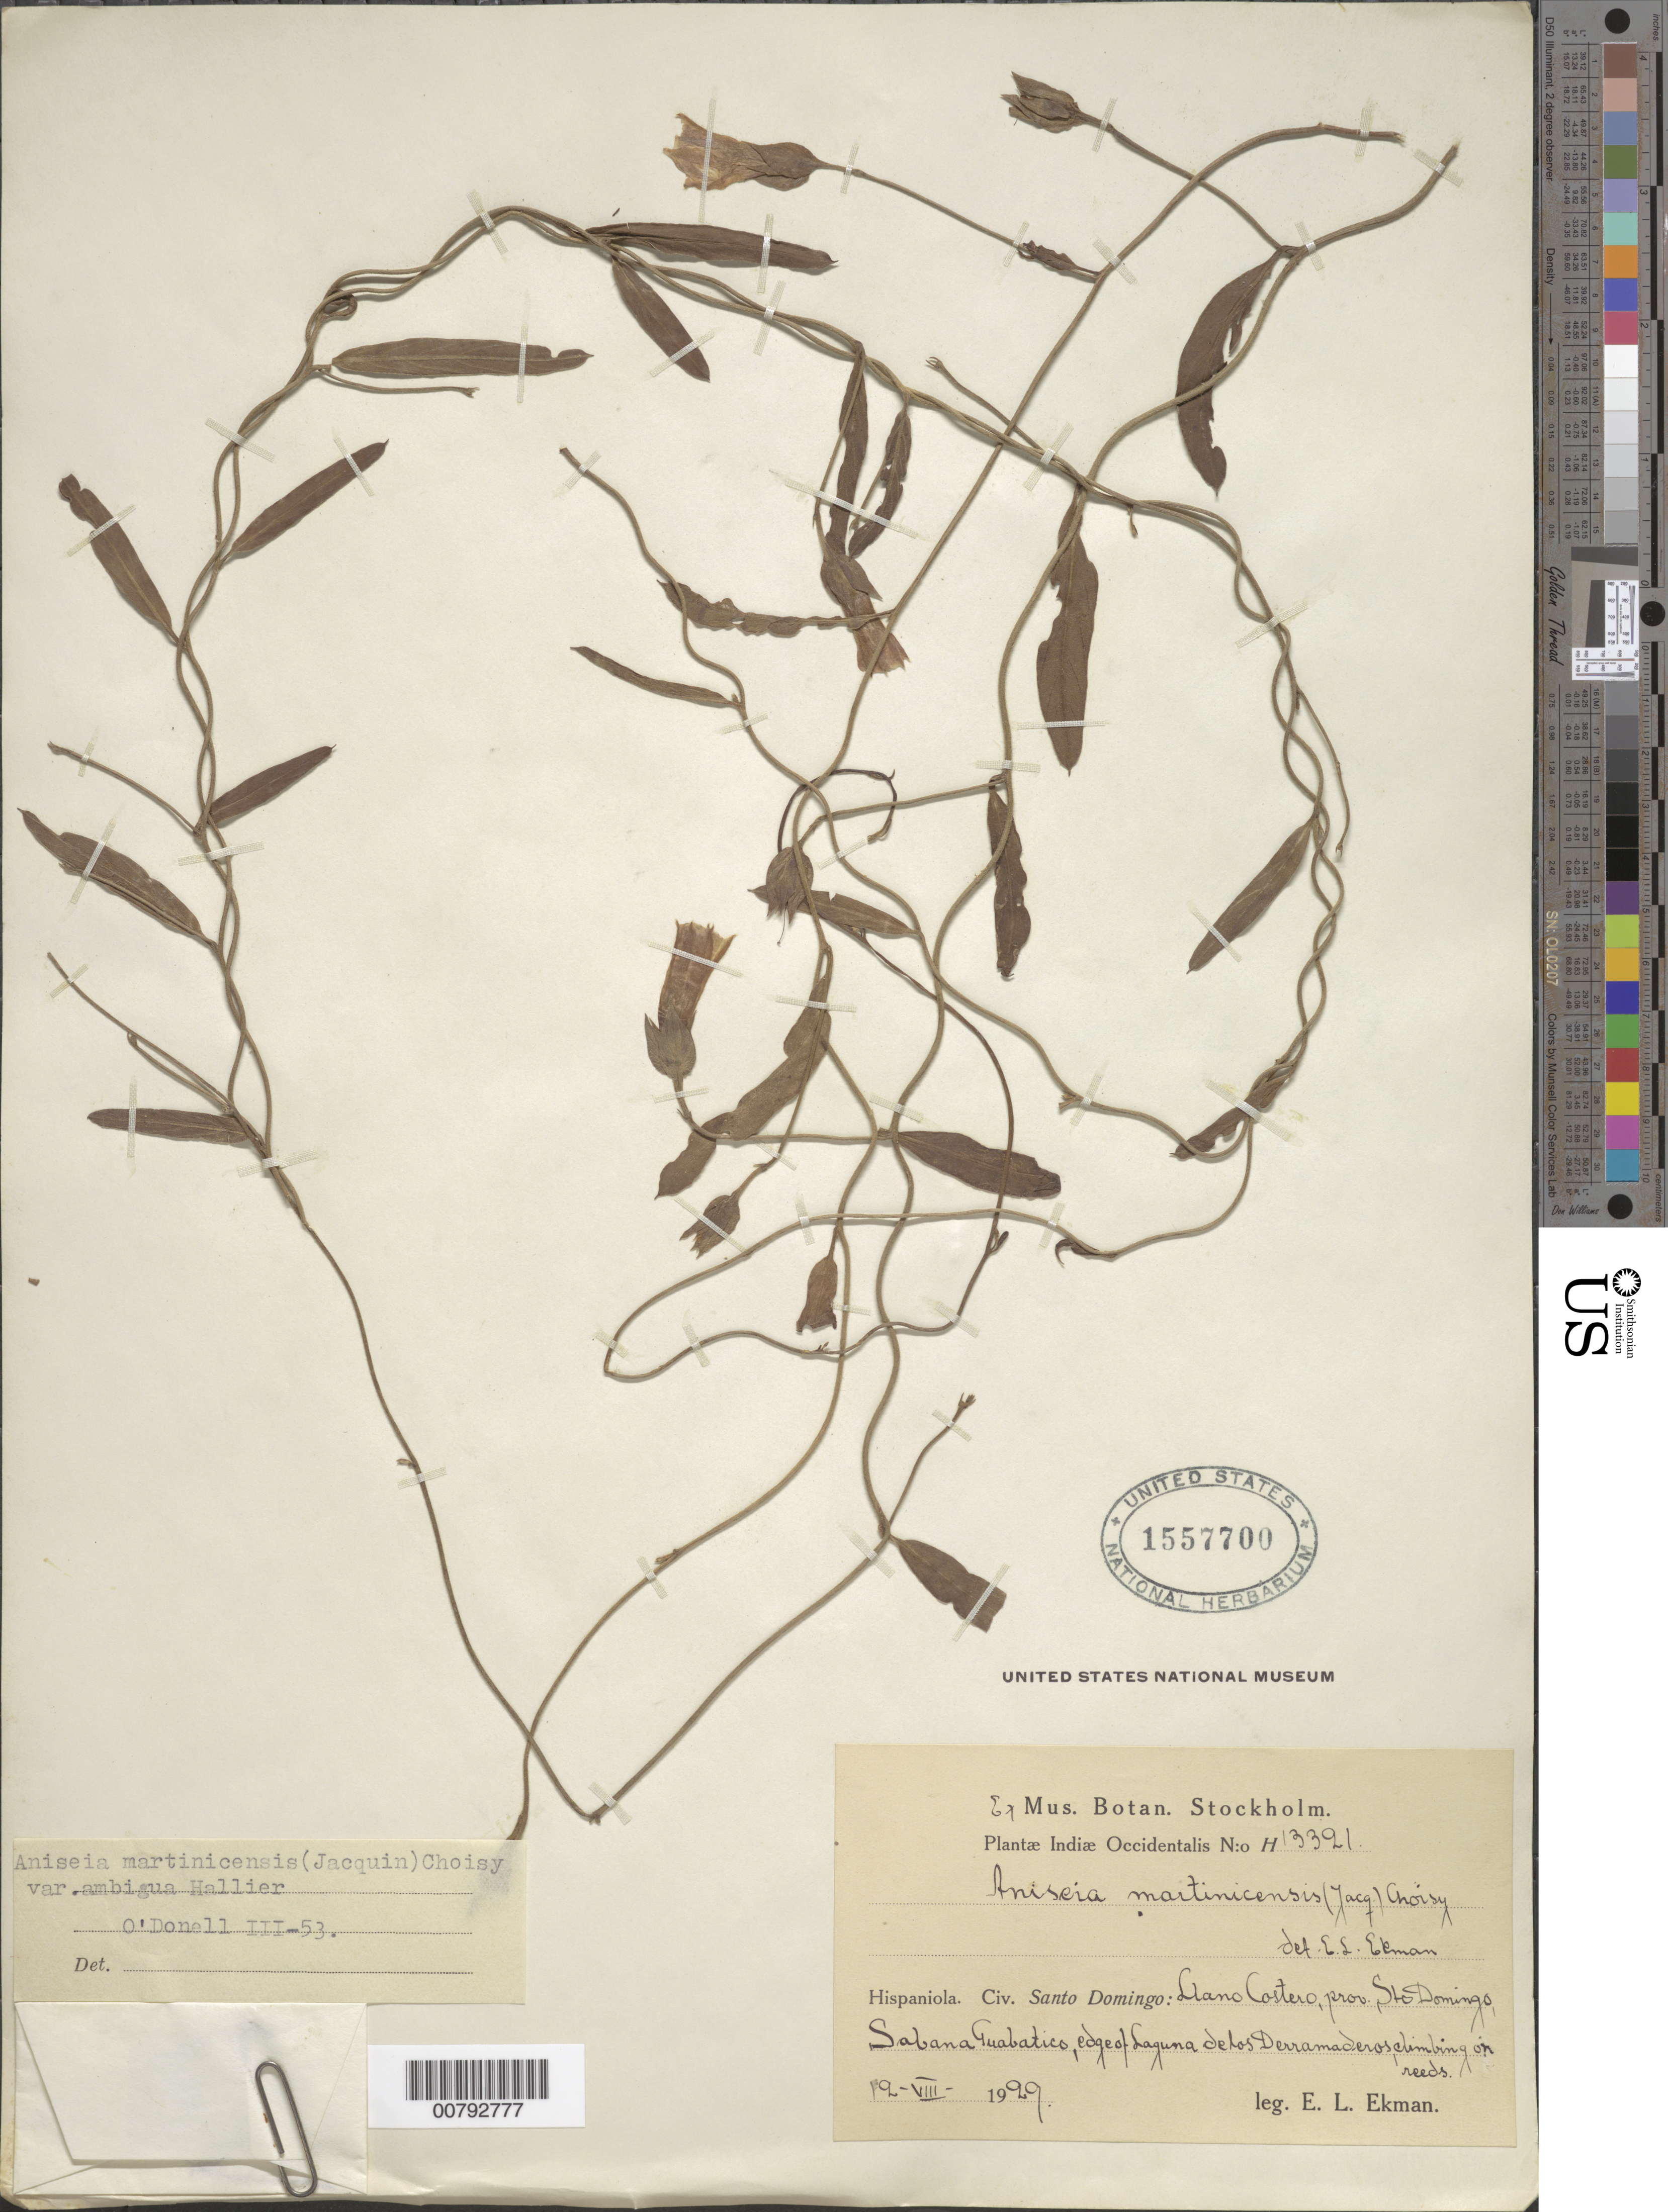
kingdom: Plantae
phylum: Tracheophyta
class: Magnoliopsida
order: Solanales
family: Convolvulaceae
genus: Aniseia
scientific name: Aniseia martinicensis var. ambigua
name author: Hallier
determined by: O'Donnell, C. A.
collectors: E. L. Ekman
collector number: H 13321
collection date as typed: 12 Aug 1929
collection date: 1929-08-12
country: Dominican Republic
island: Hispaniola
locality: Llano Costero, Province of Santo Domingo, Sabana "Guabatico", edge Laguna de los Derramaderos.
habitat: Climbing on reeds.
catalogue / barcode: US 1557700